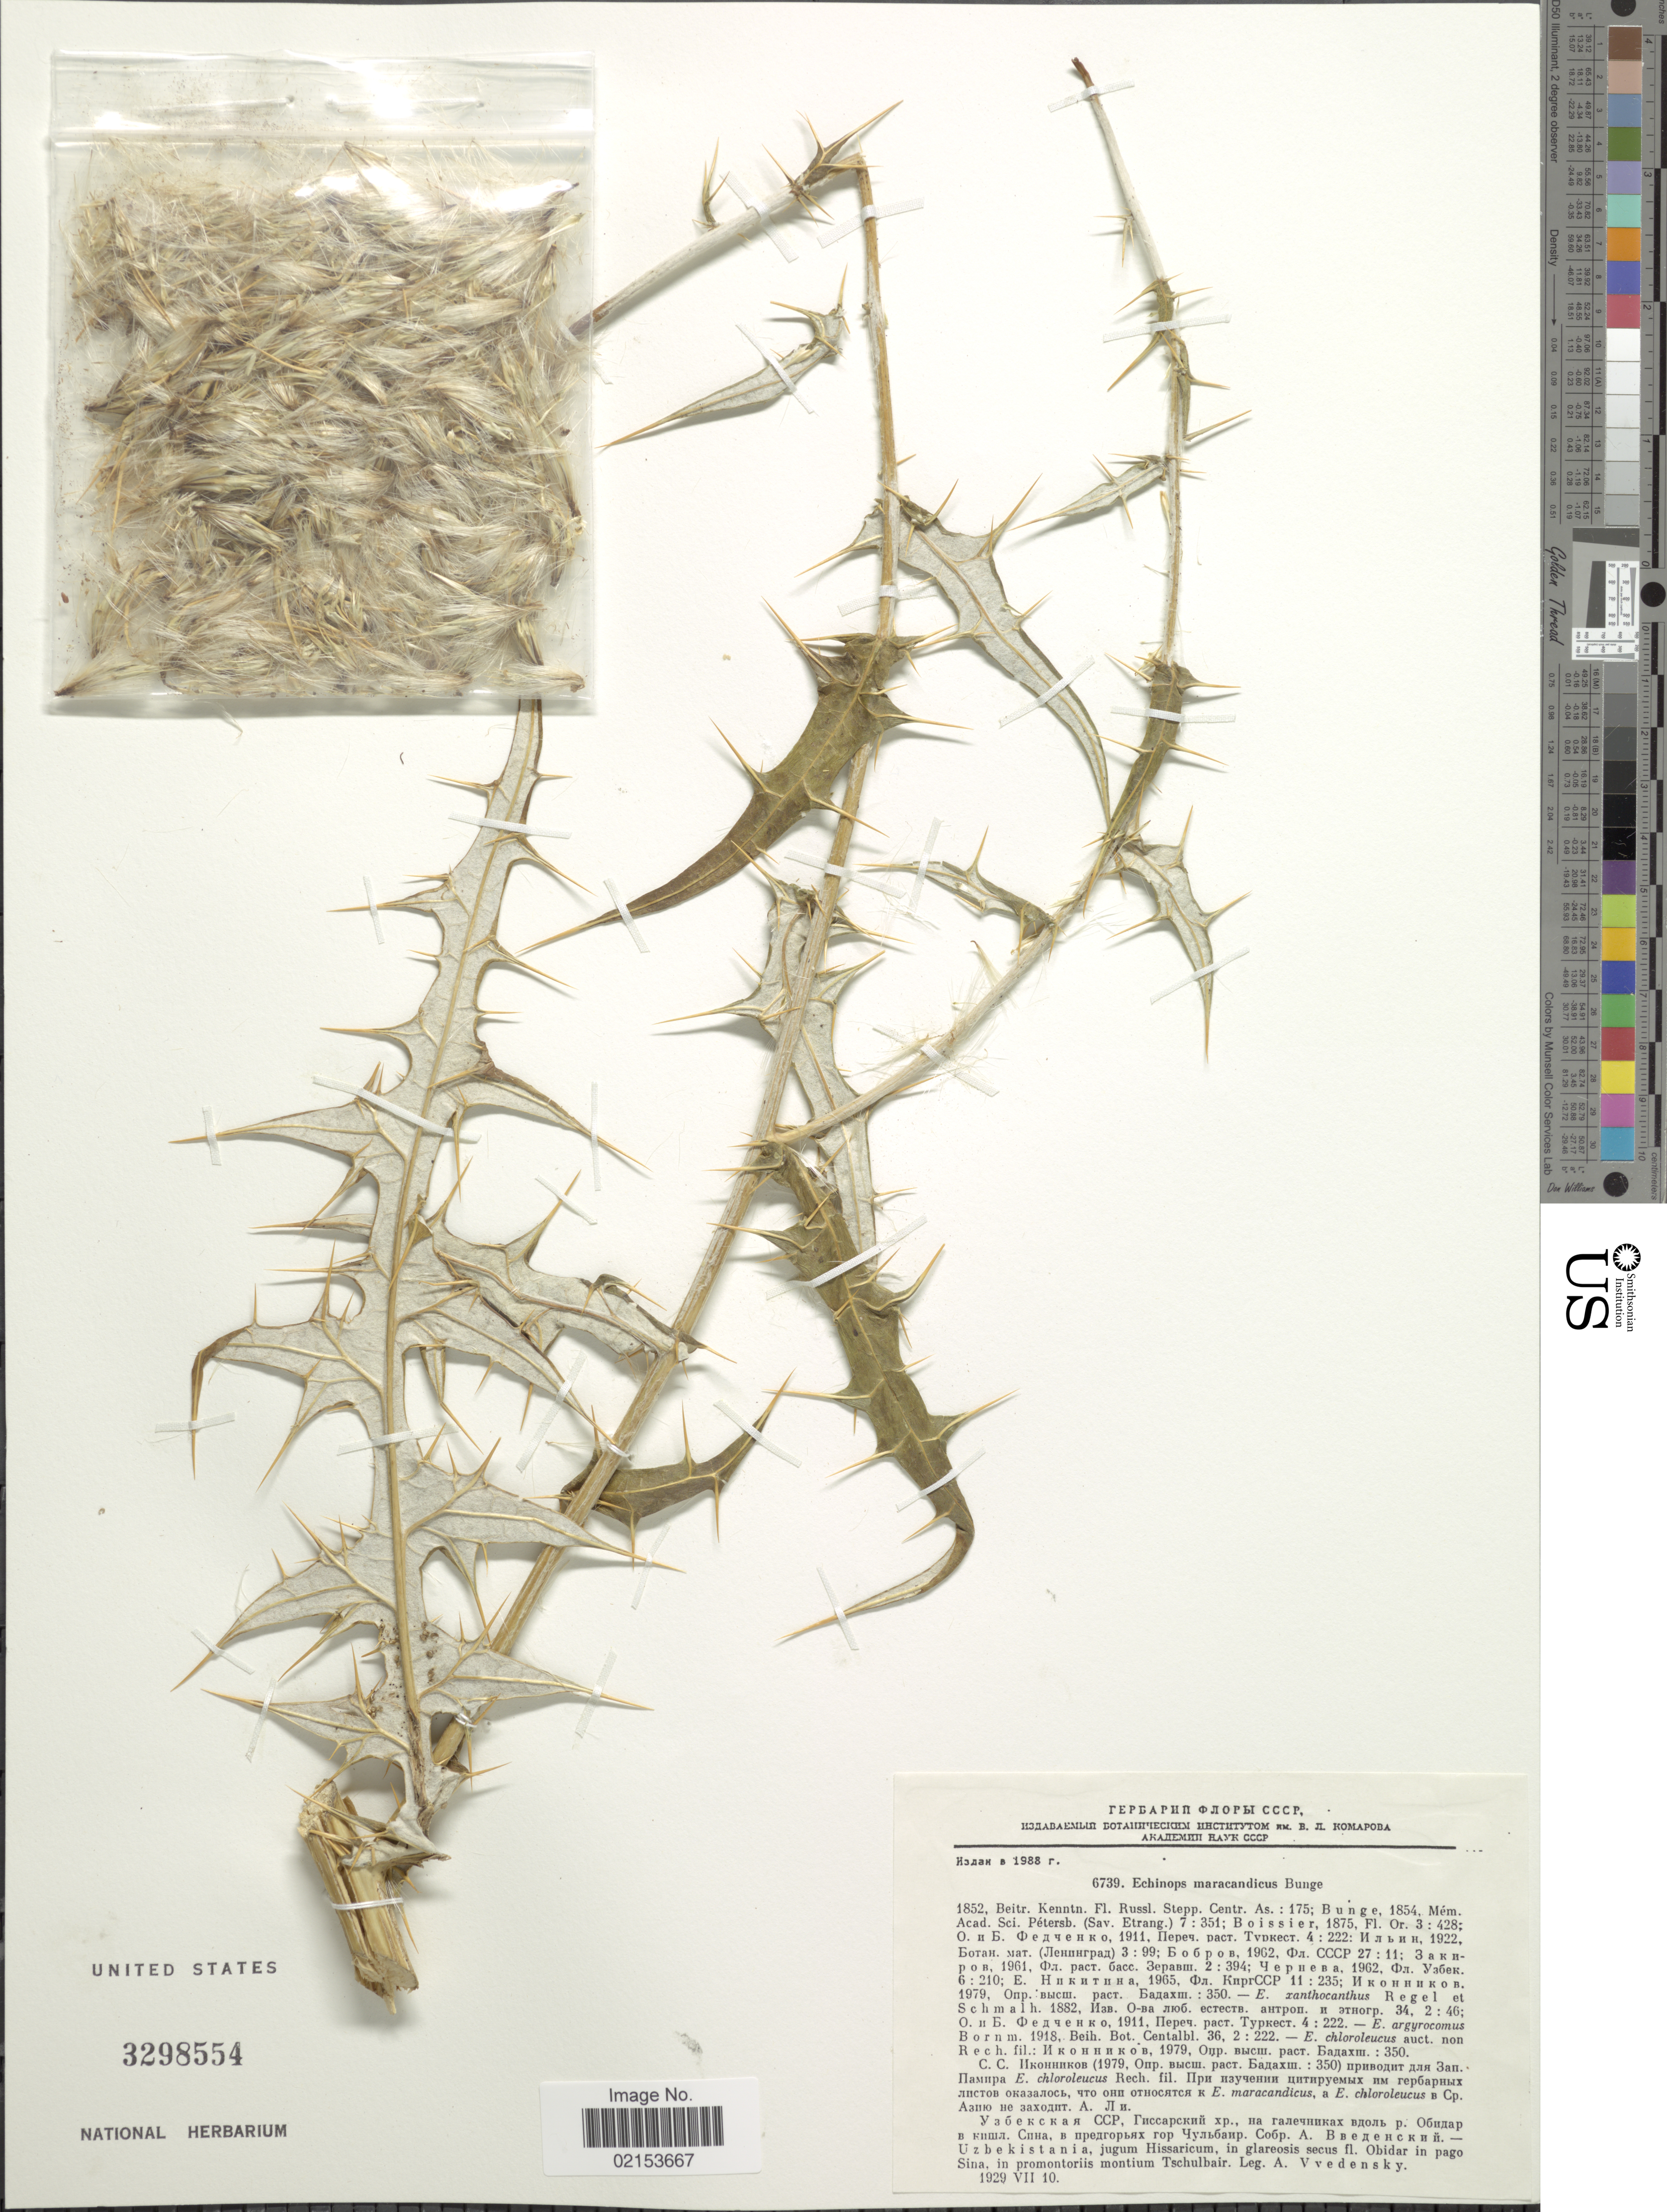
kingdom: Plantae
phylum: Tracheophyta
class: Magnoliopsida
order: Asterales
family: Asteraceae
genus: Echinops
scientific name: Echinops maracandicus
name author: Bunge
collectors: A. Vvedensky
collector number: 6739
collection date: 1929-07-10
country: Uzbekistan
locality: Jugum Hissaeicum, in pago Sina, Tschulbair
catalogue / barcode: US 3298554